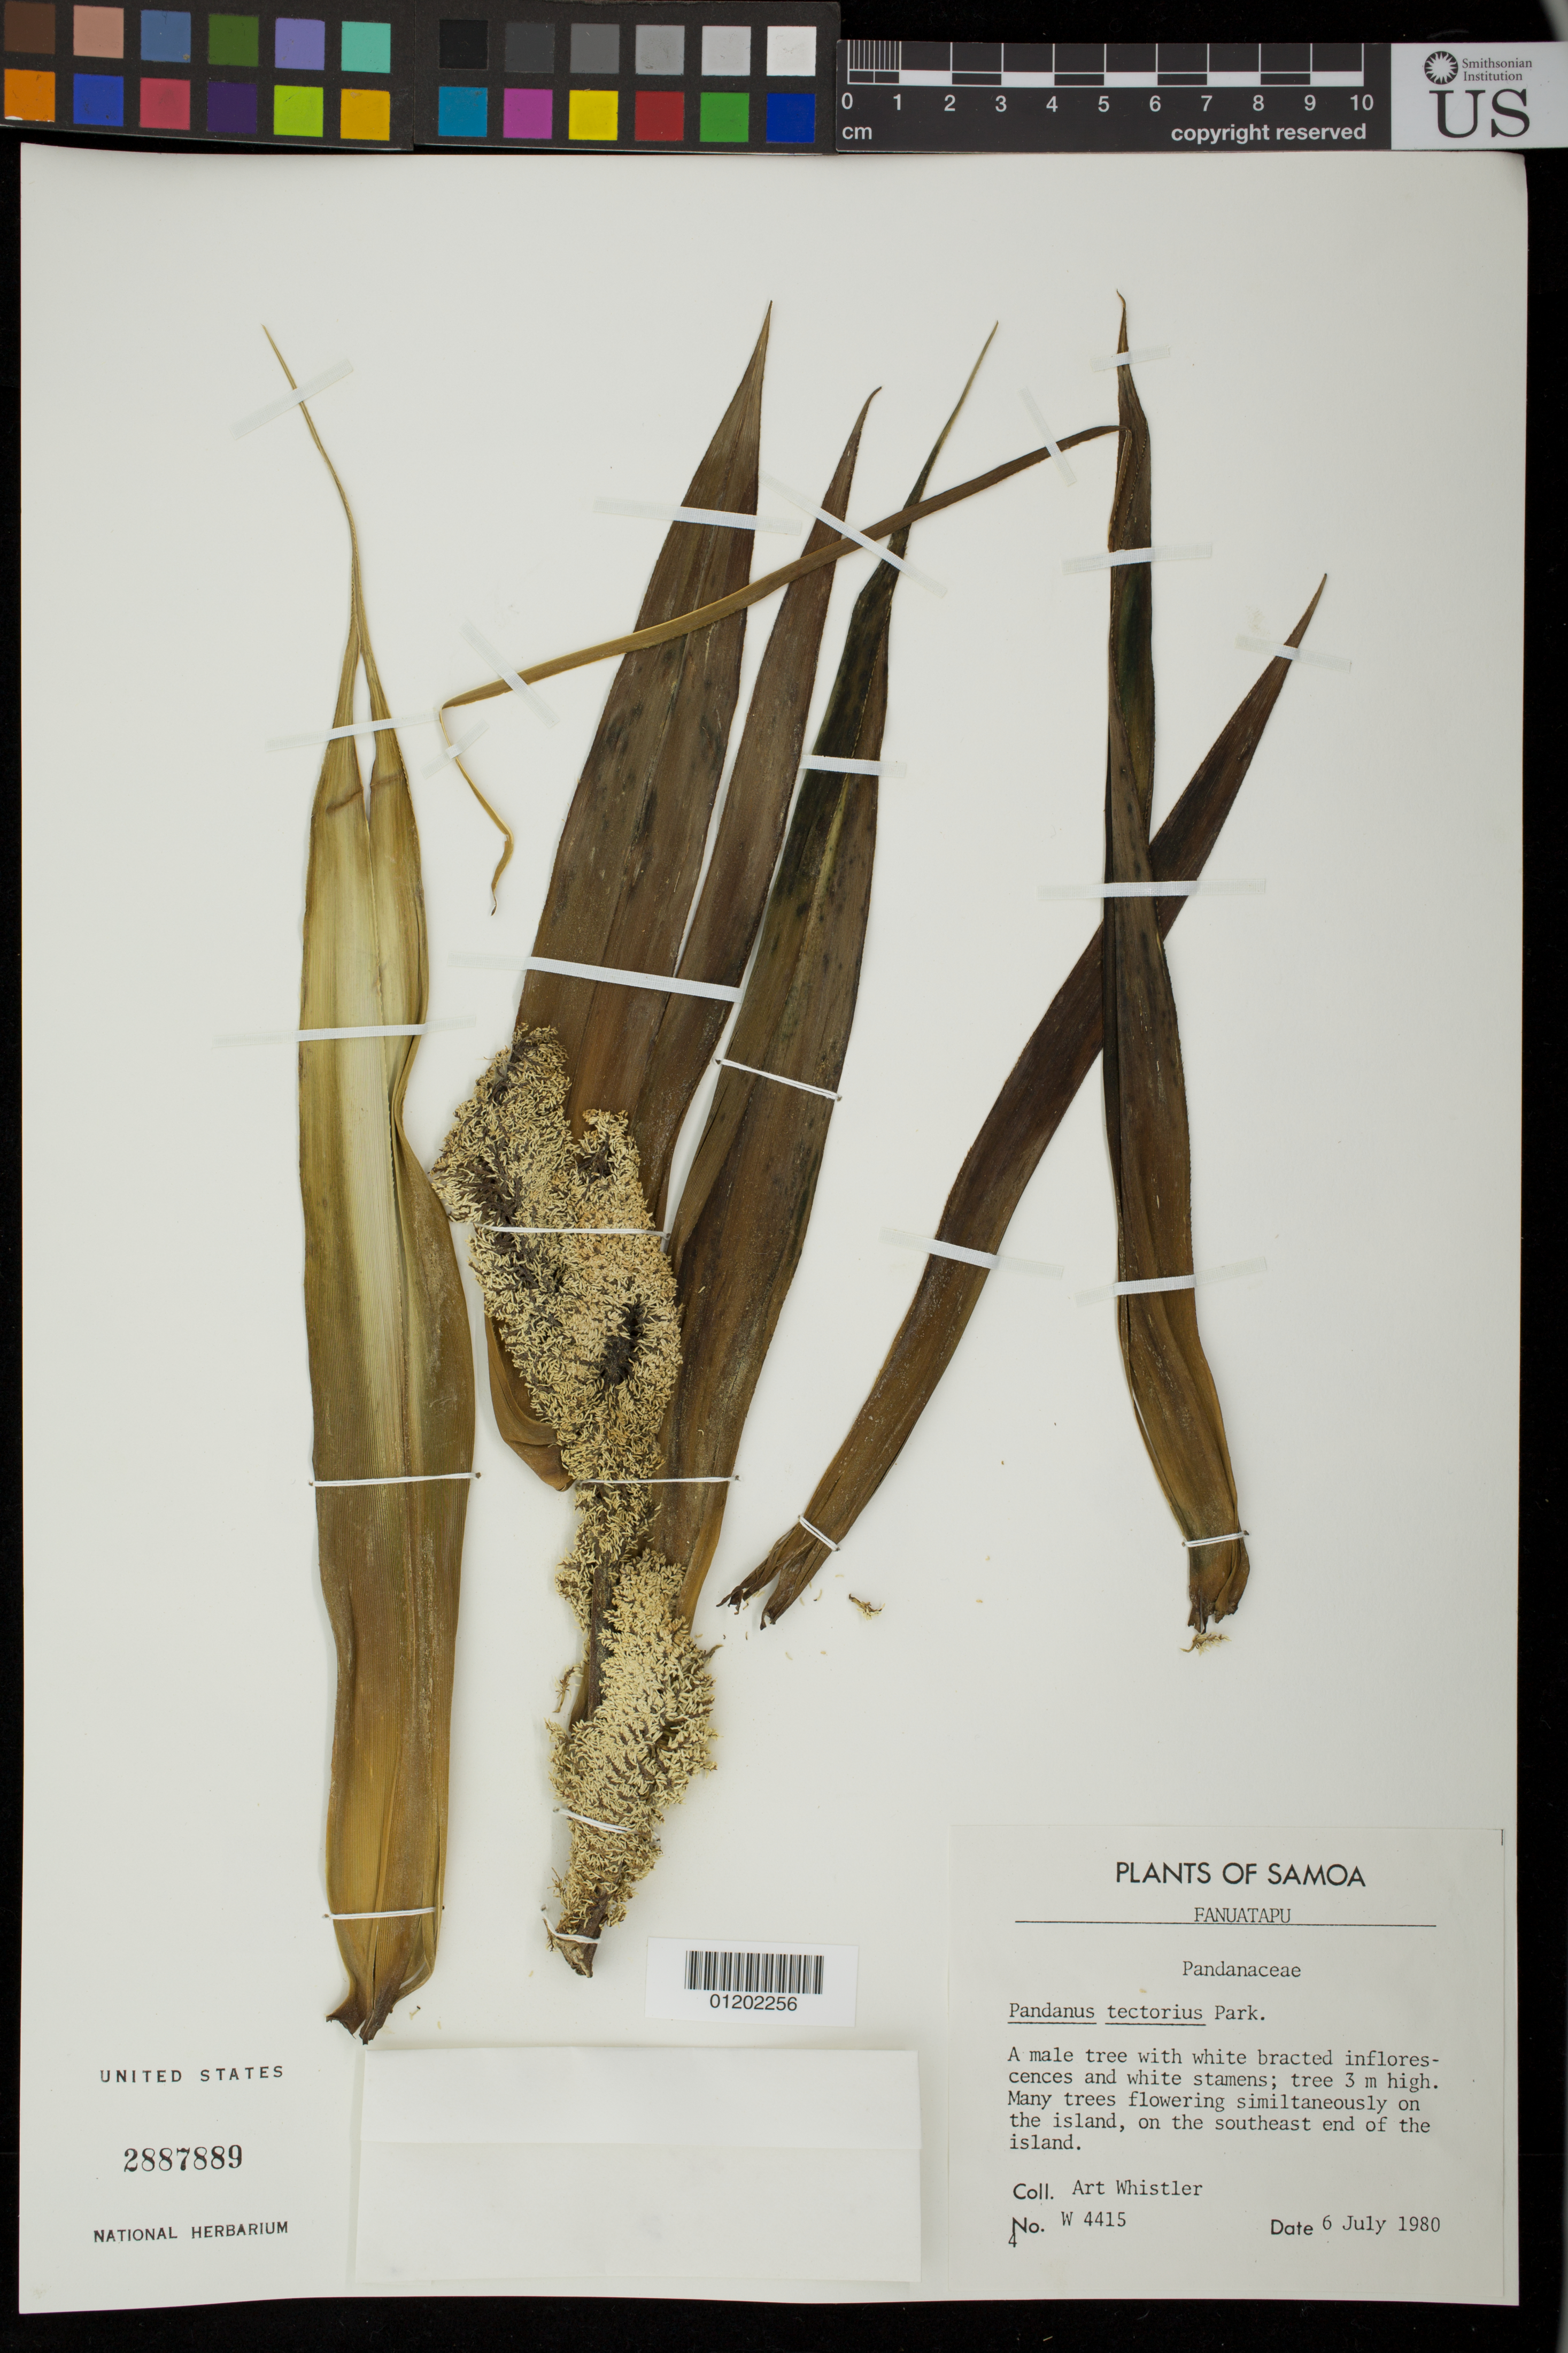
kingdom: Plantae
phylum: Tracheophyta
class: Liliopsida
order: Pandanales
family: Pandanaceae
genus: Pandanus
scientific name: Pandanus tectorius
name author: Parkinson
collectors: A. Whistler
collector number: W4415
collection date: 1990-07-06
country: Samoa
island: Upolu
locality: Fanuatapu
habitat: many trees flowering similtaneously on the island.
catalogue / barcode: US 2887889